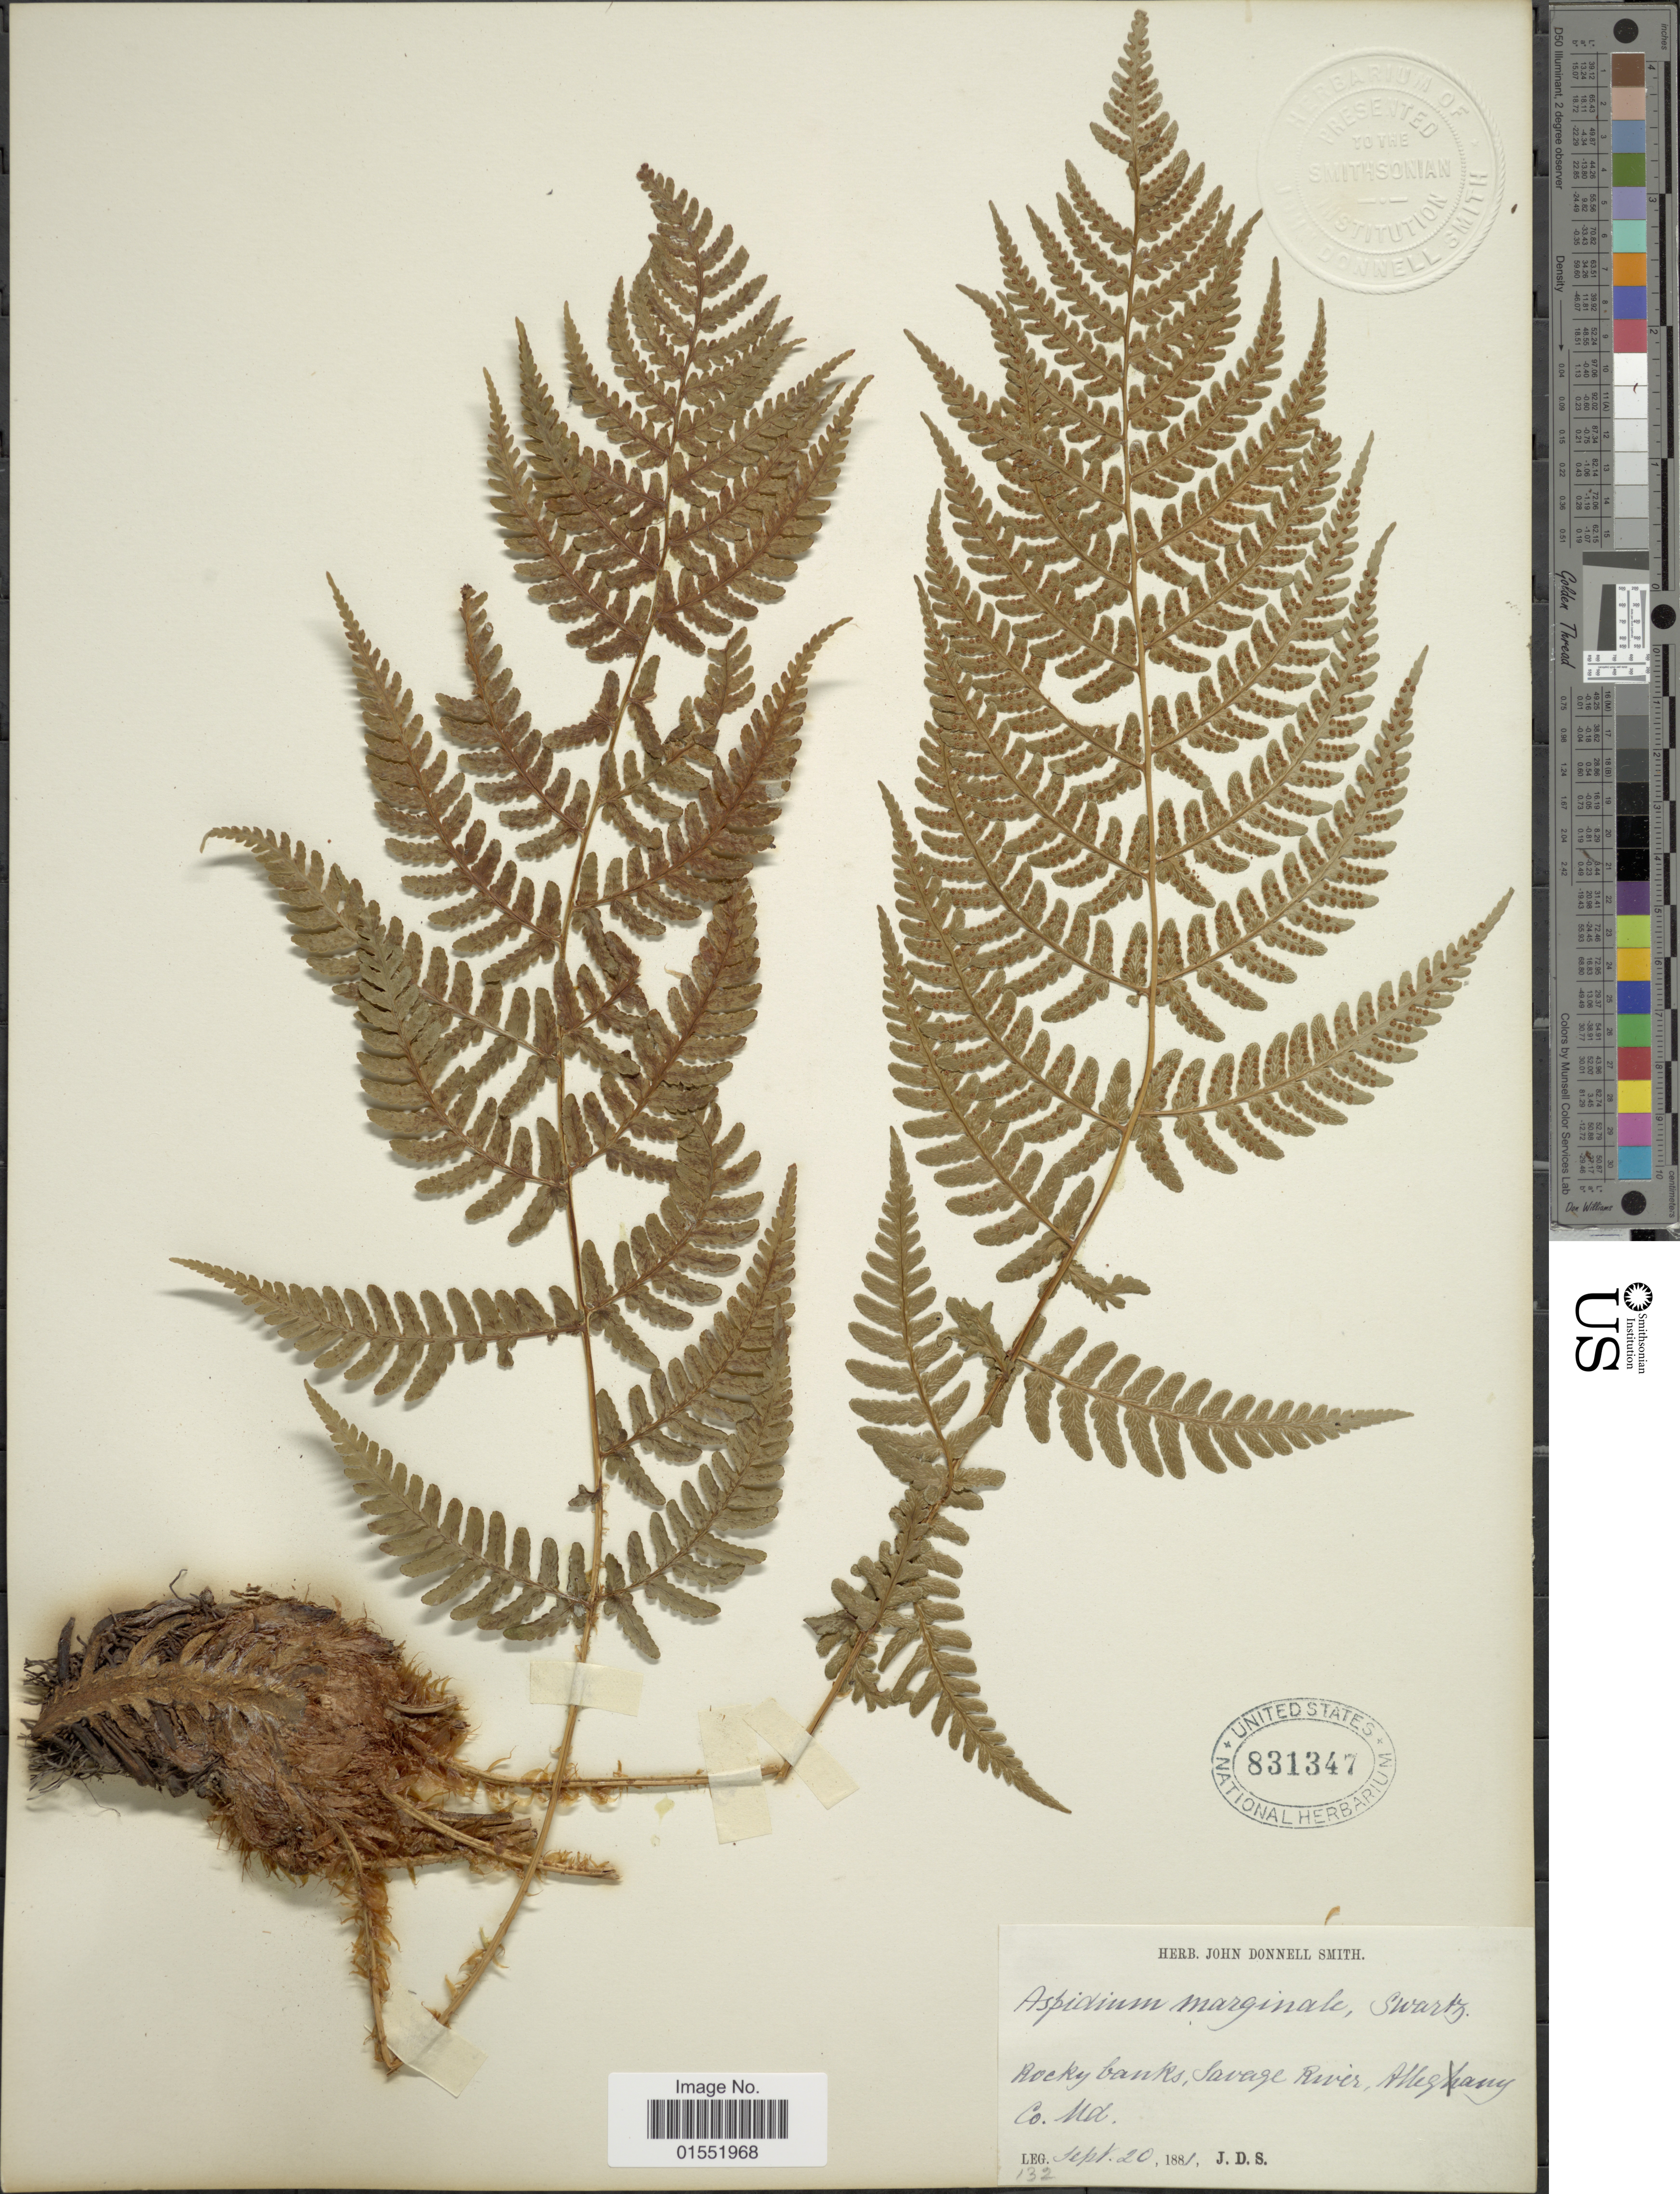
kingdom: Plantae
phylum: Tracheophyta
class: Polypodiopsida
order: Polypodiales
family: Dryopteridaceae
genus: Dryopteris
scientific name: Dryopteris marginalis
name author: (L.) A. Gray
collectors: J. Donnell Smith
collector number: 132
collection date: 1881-09-20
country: United States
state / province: Maryland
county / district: Allegany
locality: Rocky banks, Savage River, Allegany Co. Md.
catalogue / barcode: US 831347